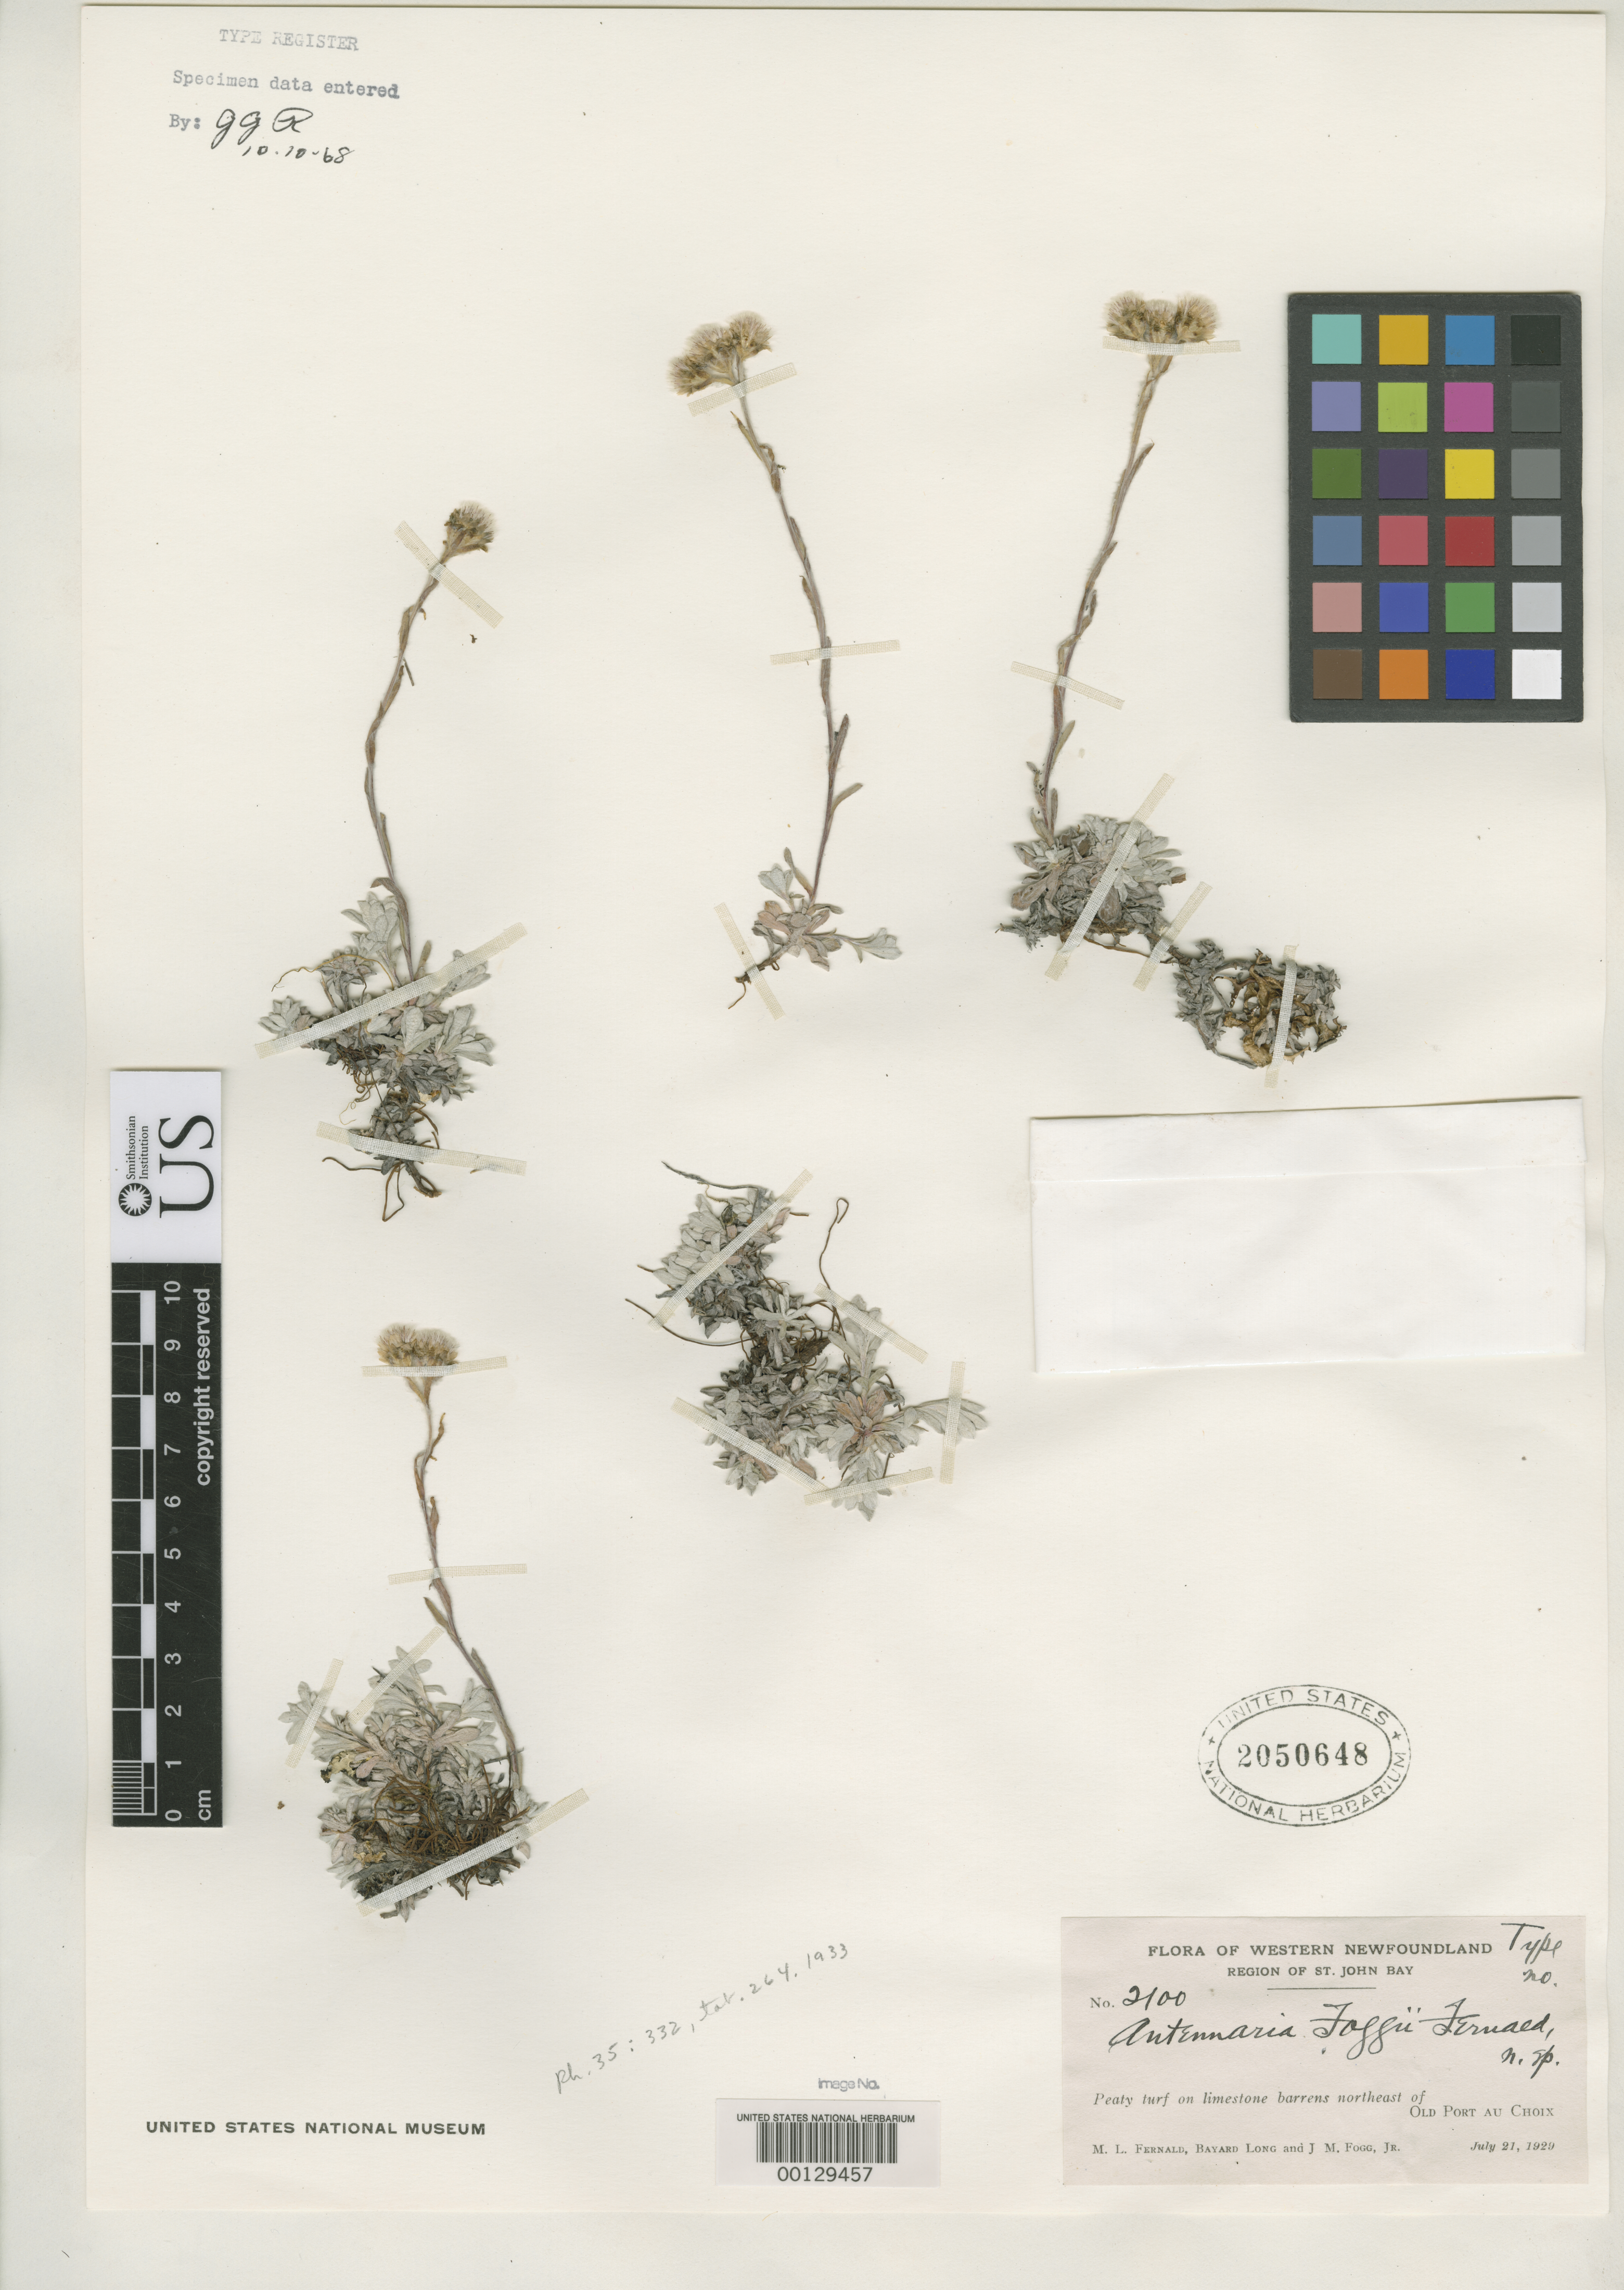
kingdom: Plantae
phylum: Tracheophyta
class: Magnoliopsida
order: Asterales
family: Asteraceae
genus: Antennaria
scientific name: Antennaria foggii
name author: Fernald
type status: Isotype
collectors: M. L. Fernald, B. H. Long & J. Fogg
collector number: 2100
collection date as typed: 21 Jul 1929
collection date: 1929-07-21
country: Canada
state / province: Newfoundland and Labrador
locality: Old Port au Choix, St. Johns Bay.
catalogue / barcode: US 2050648